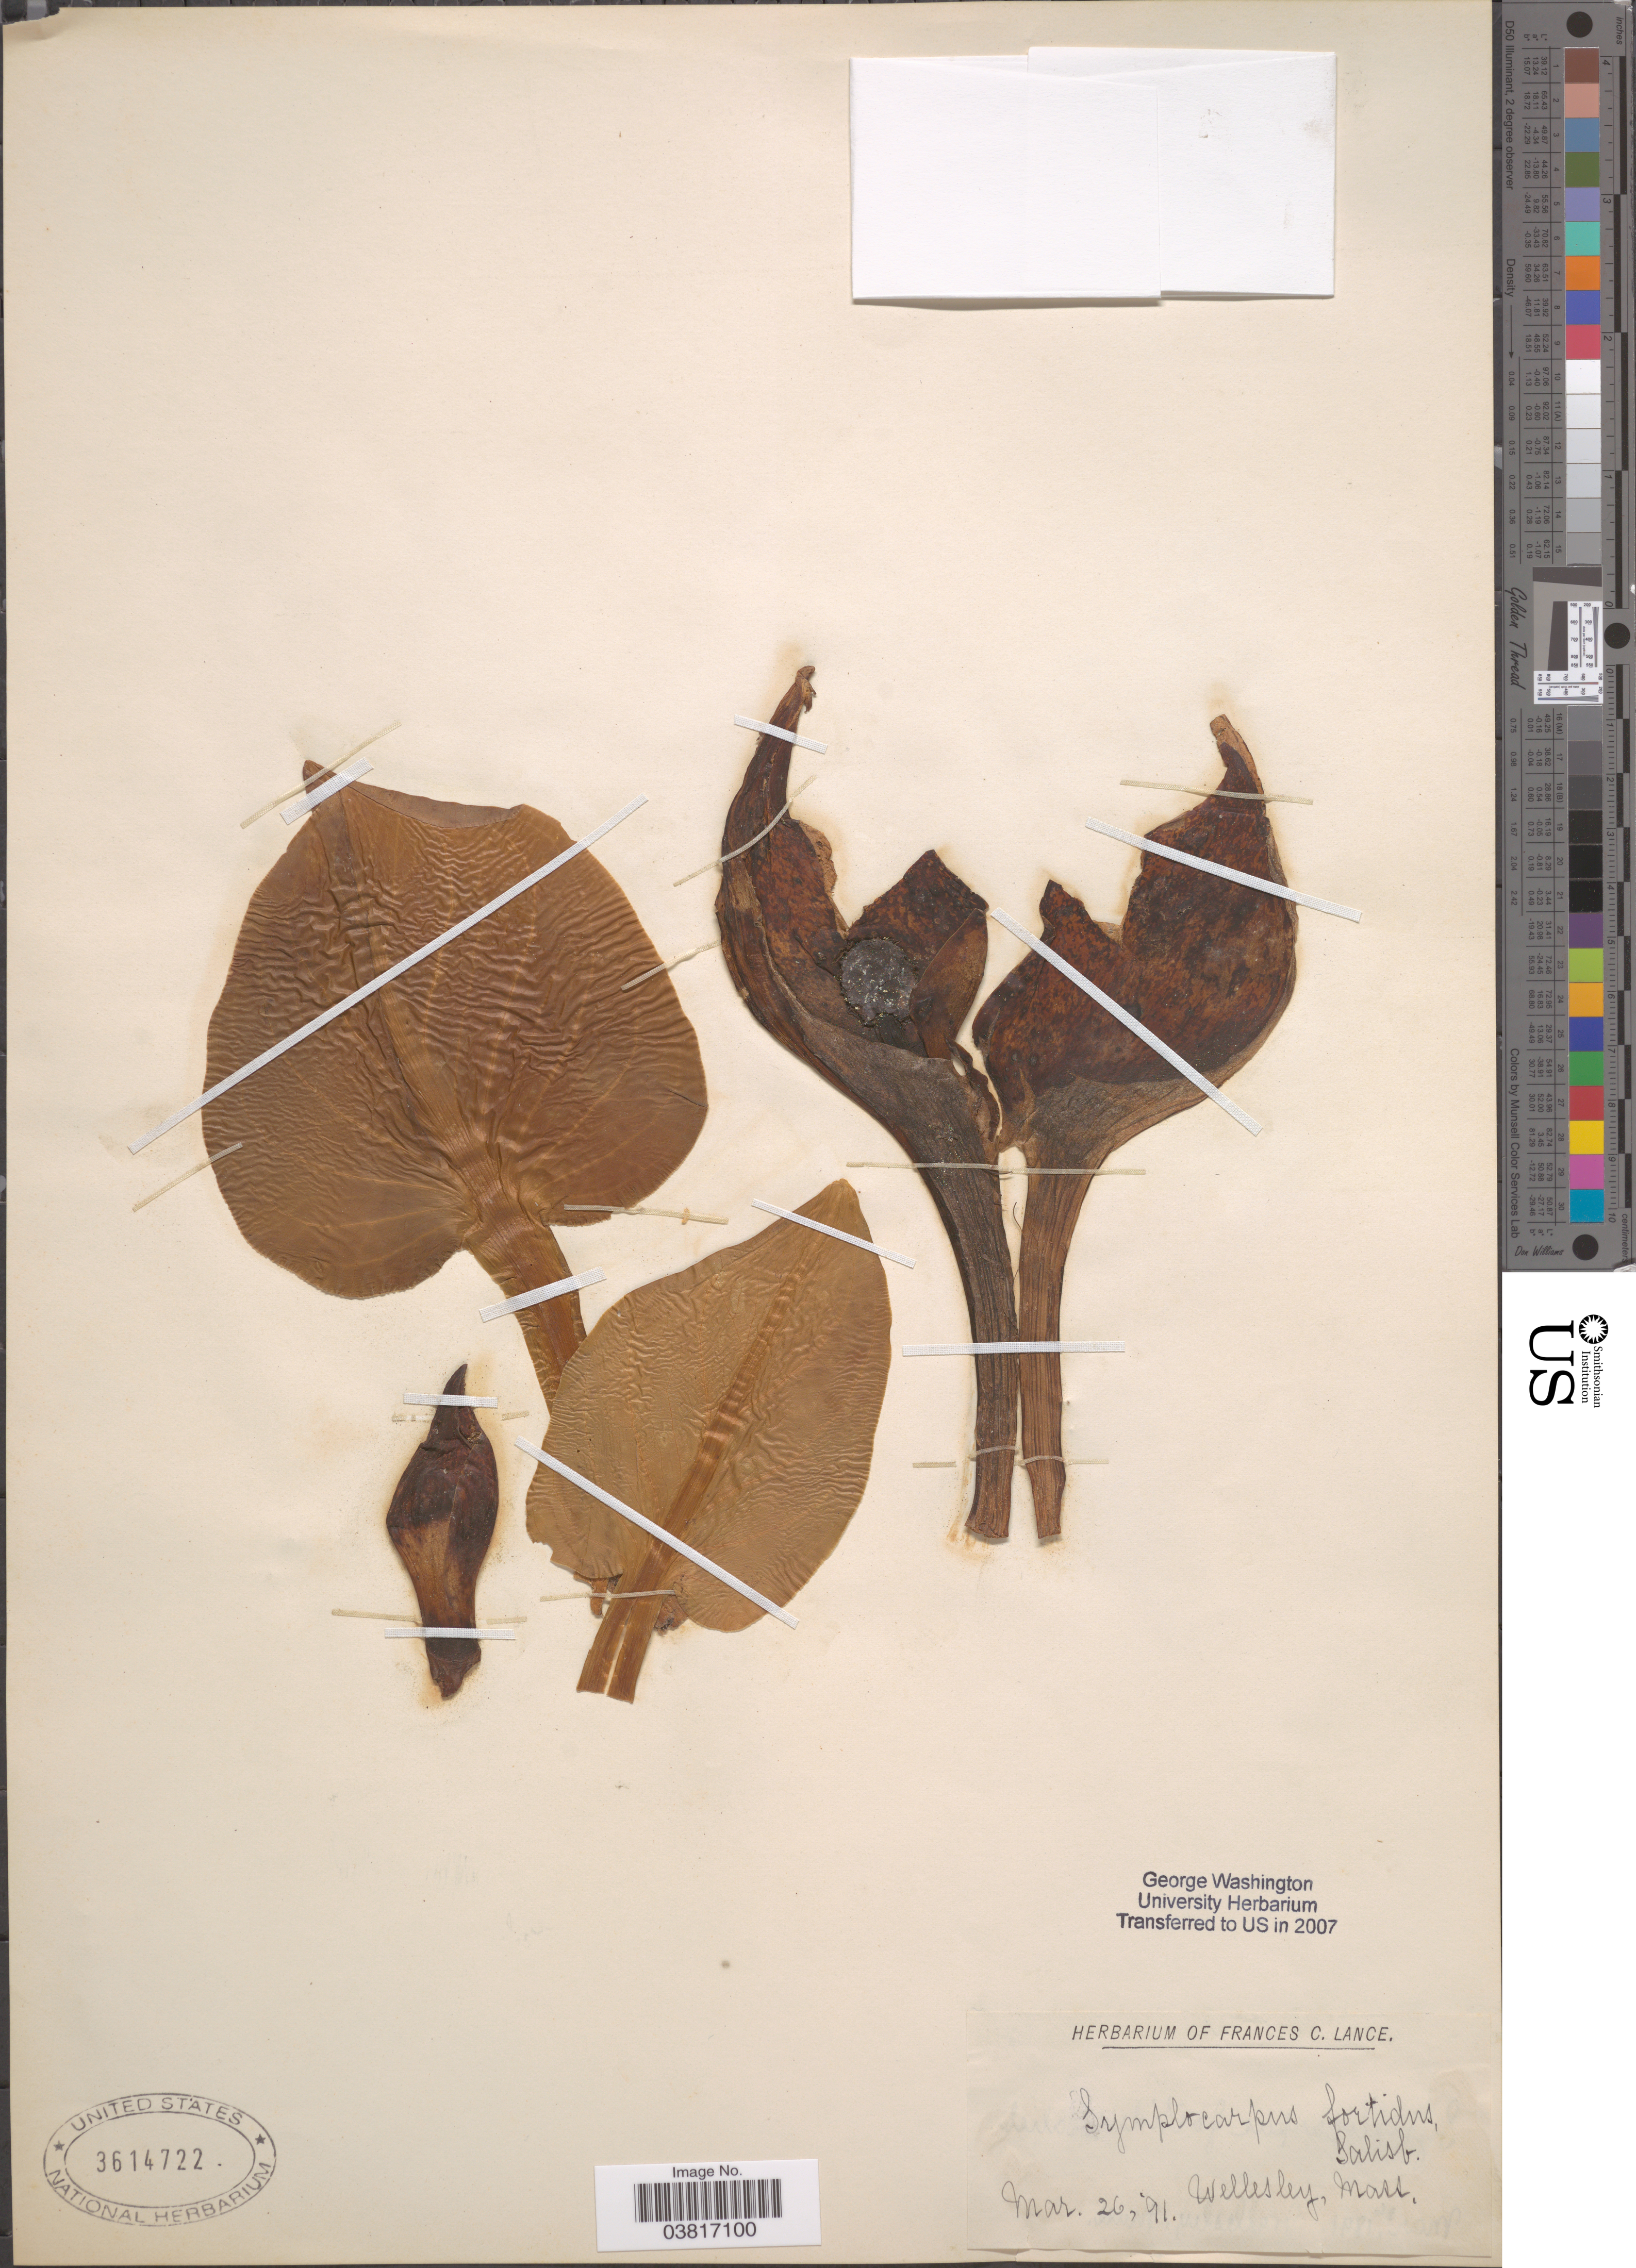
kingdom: Plantae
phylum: Tracheophyta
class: Liliopsida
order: Alismatales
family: Araceae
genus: Symplocarpus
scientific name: Symplocarpus foetidus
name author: (L.) W. Salisb. ex W.P.C. Barton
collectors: ex herb. Frances C. Lance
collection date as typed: Transcribed d/m/y: 26/3/91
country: United States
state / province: Massachusetts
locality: Wellesley.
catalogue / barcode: US 3614722